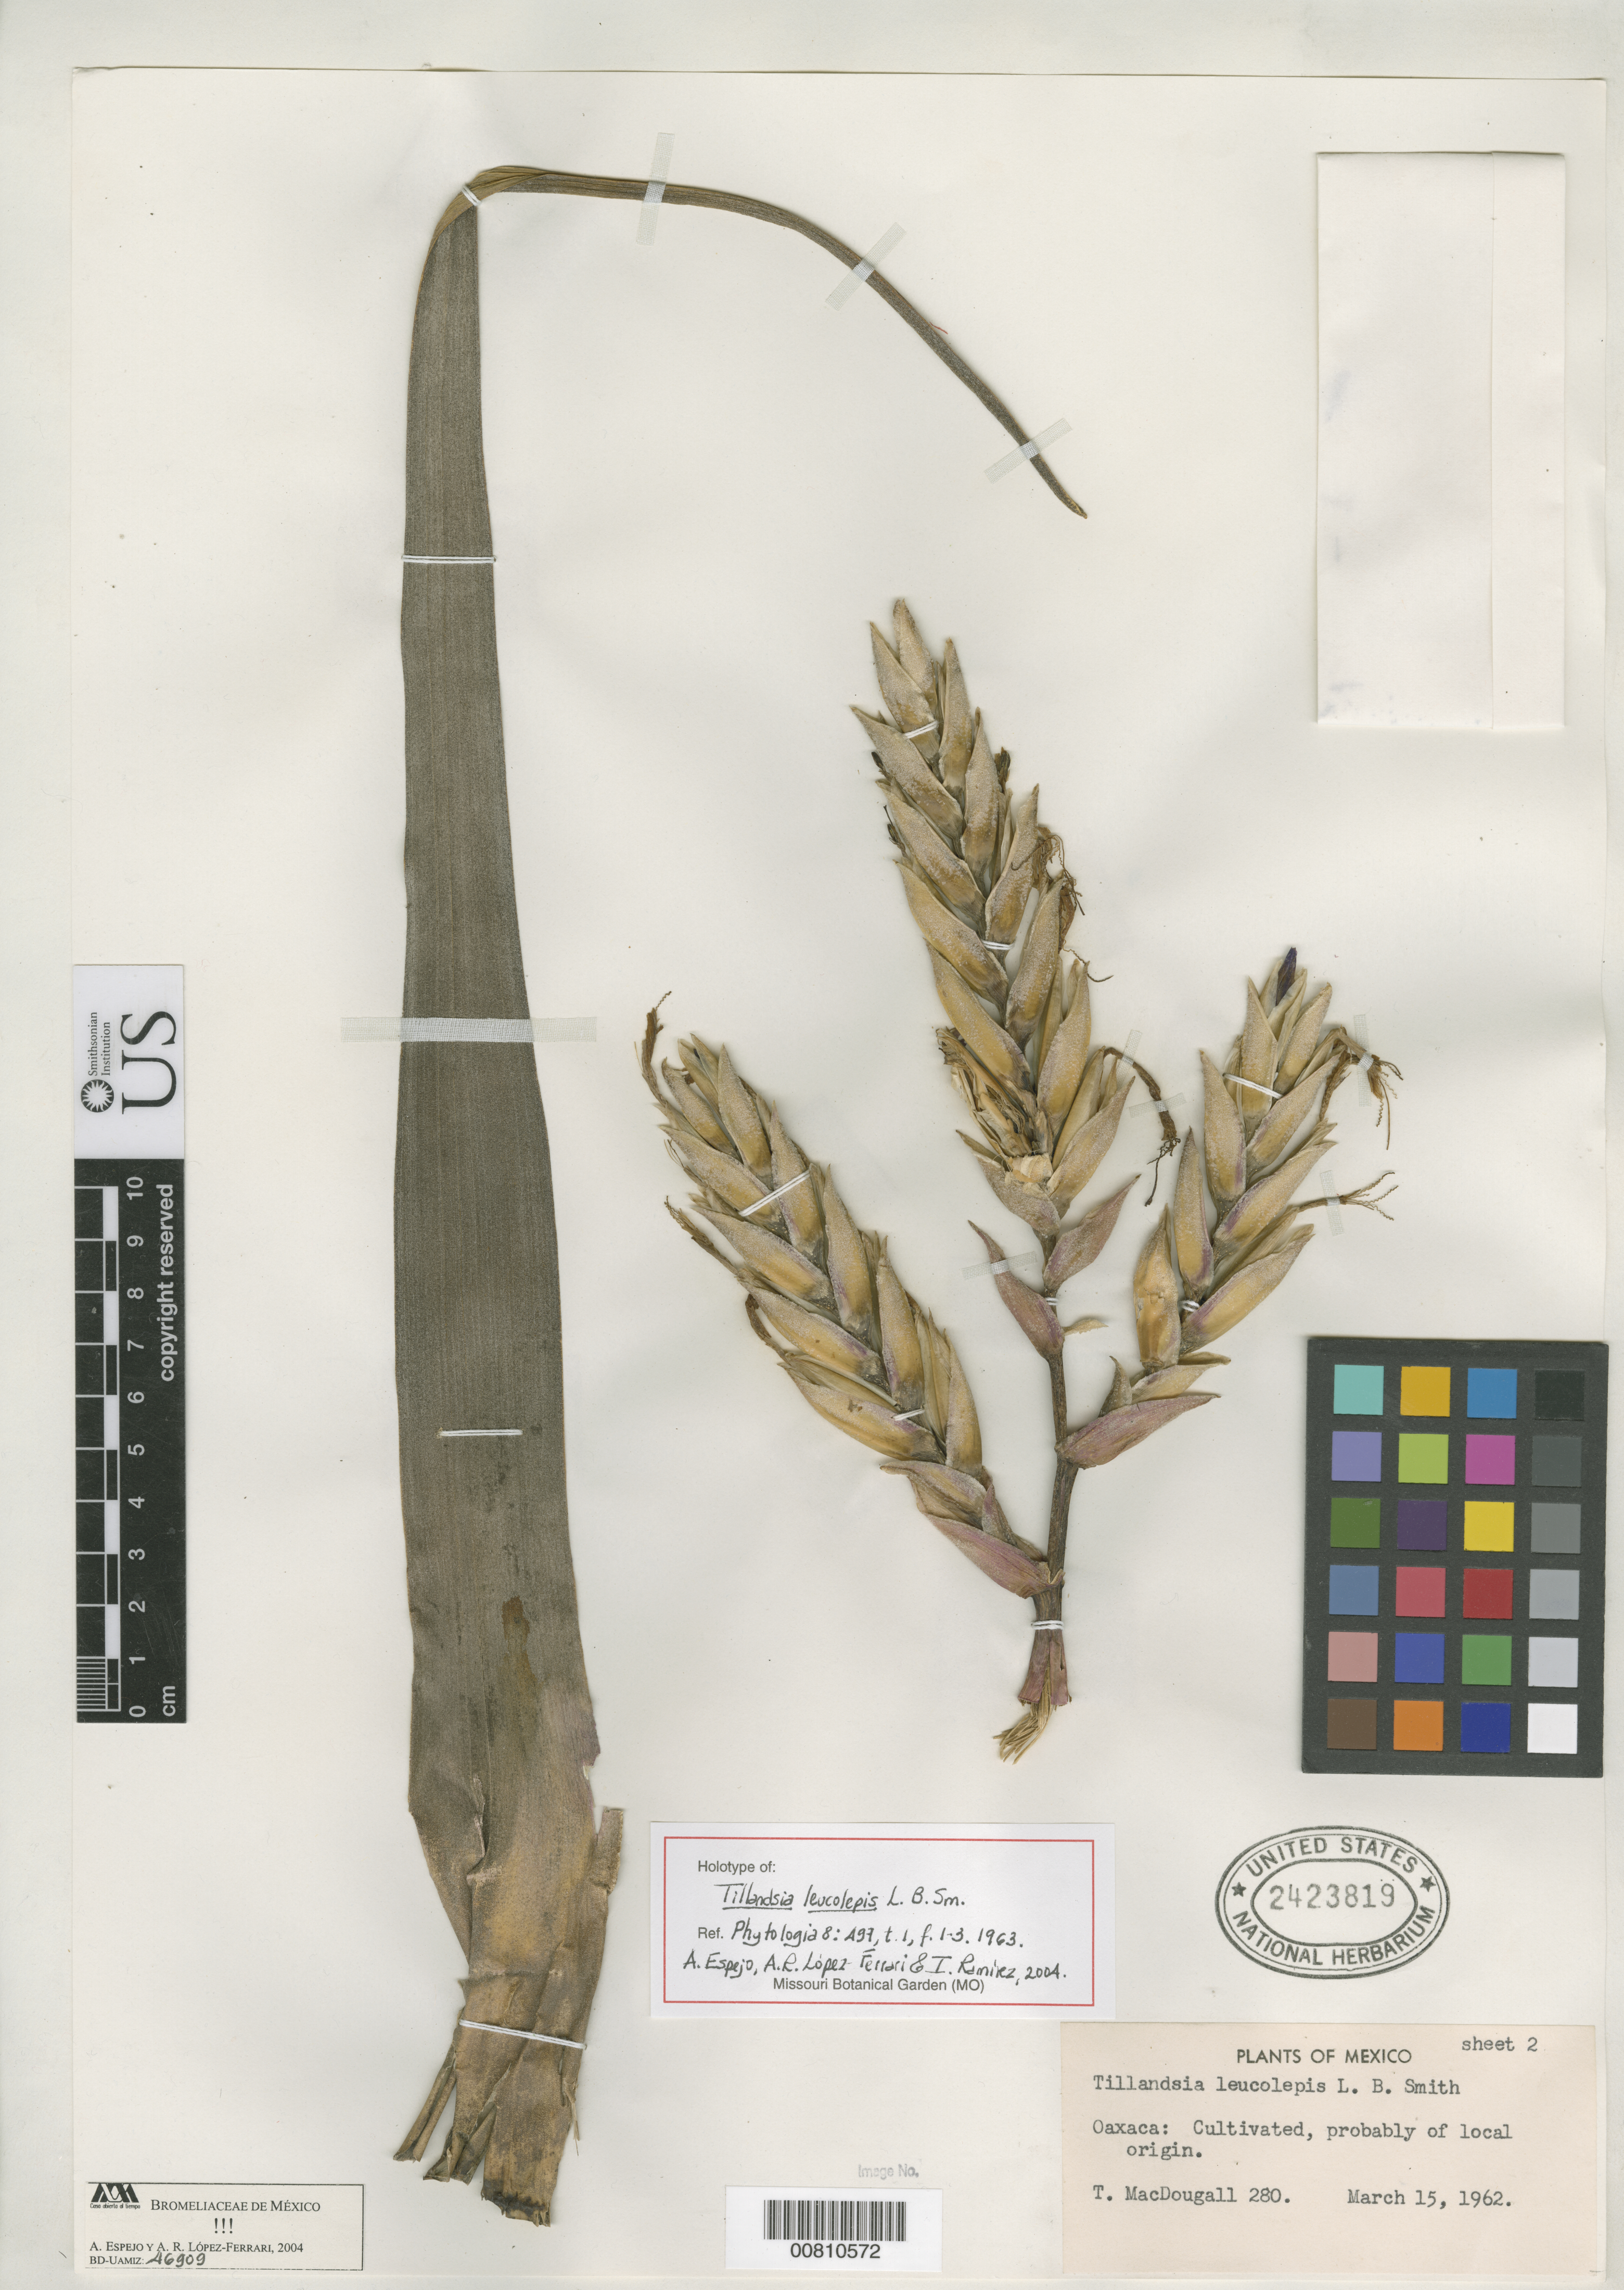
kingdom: Plantae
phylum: Tracheophyta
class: Liliopsida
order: Poales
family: Bromeliaceae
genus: Tillandsia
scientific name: Tillandsia leucolepis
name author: L.B. Sm.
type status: Possible Holotype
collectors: T. B. MacDougall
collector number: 280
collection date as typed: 15 Mar 1962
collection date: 1962-03-15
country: Mexico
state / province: Oaxaca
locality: "Oaxaca: Cultivated, probably of local origin."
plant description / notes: Annotated as holotype by A. Espejo, A.R. Lopez-Ferrari & I. Ramirez, 2004.; "Sheet 2".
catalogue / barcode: US 2423819